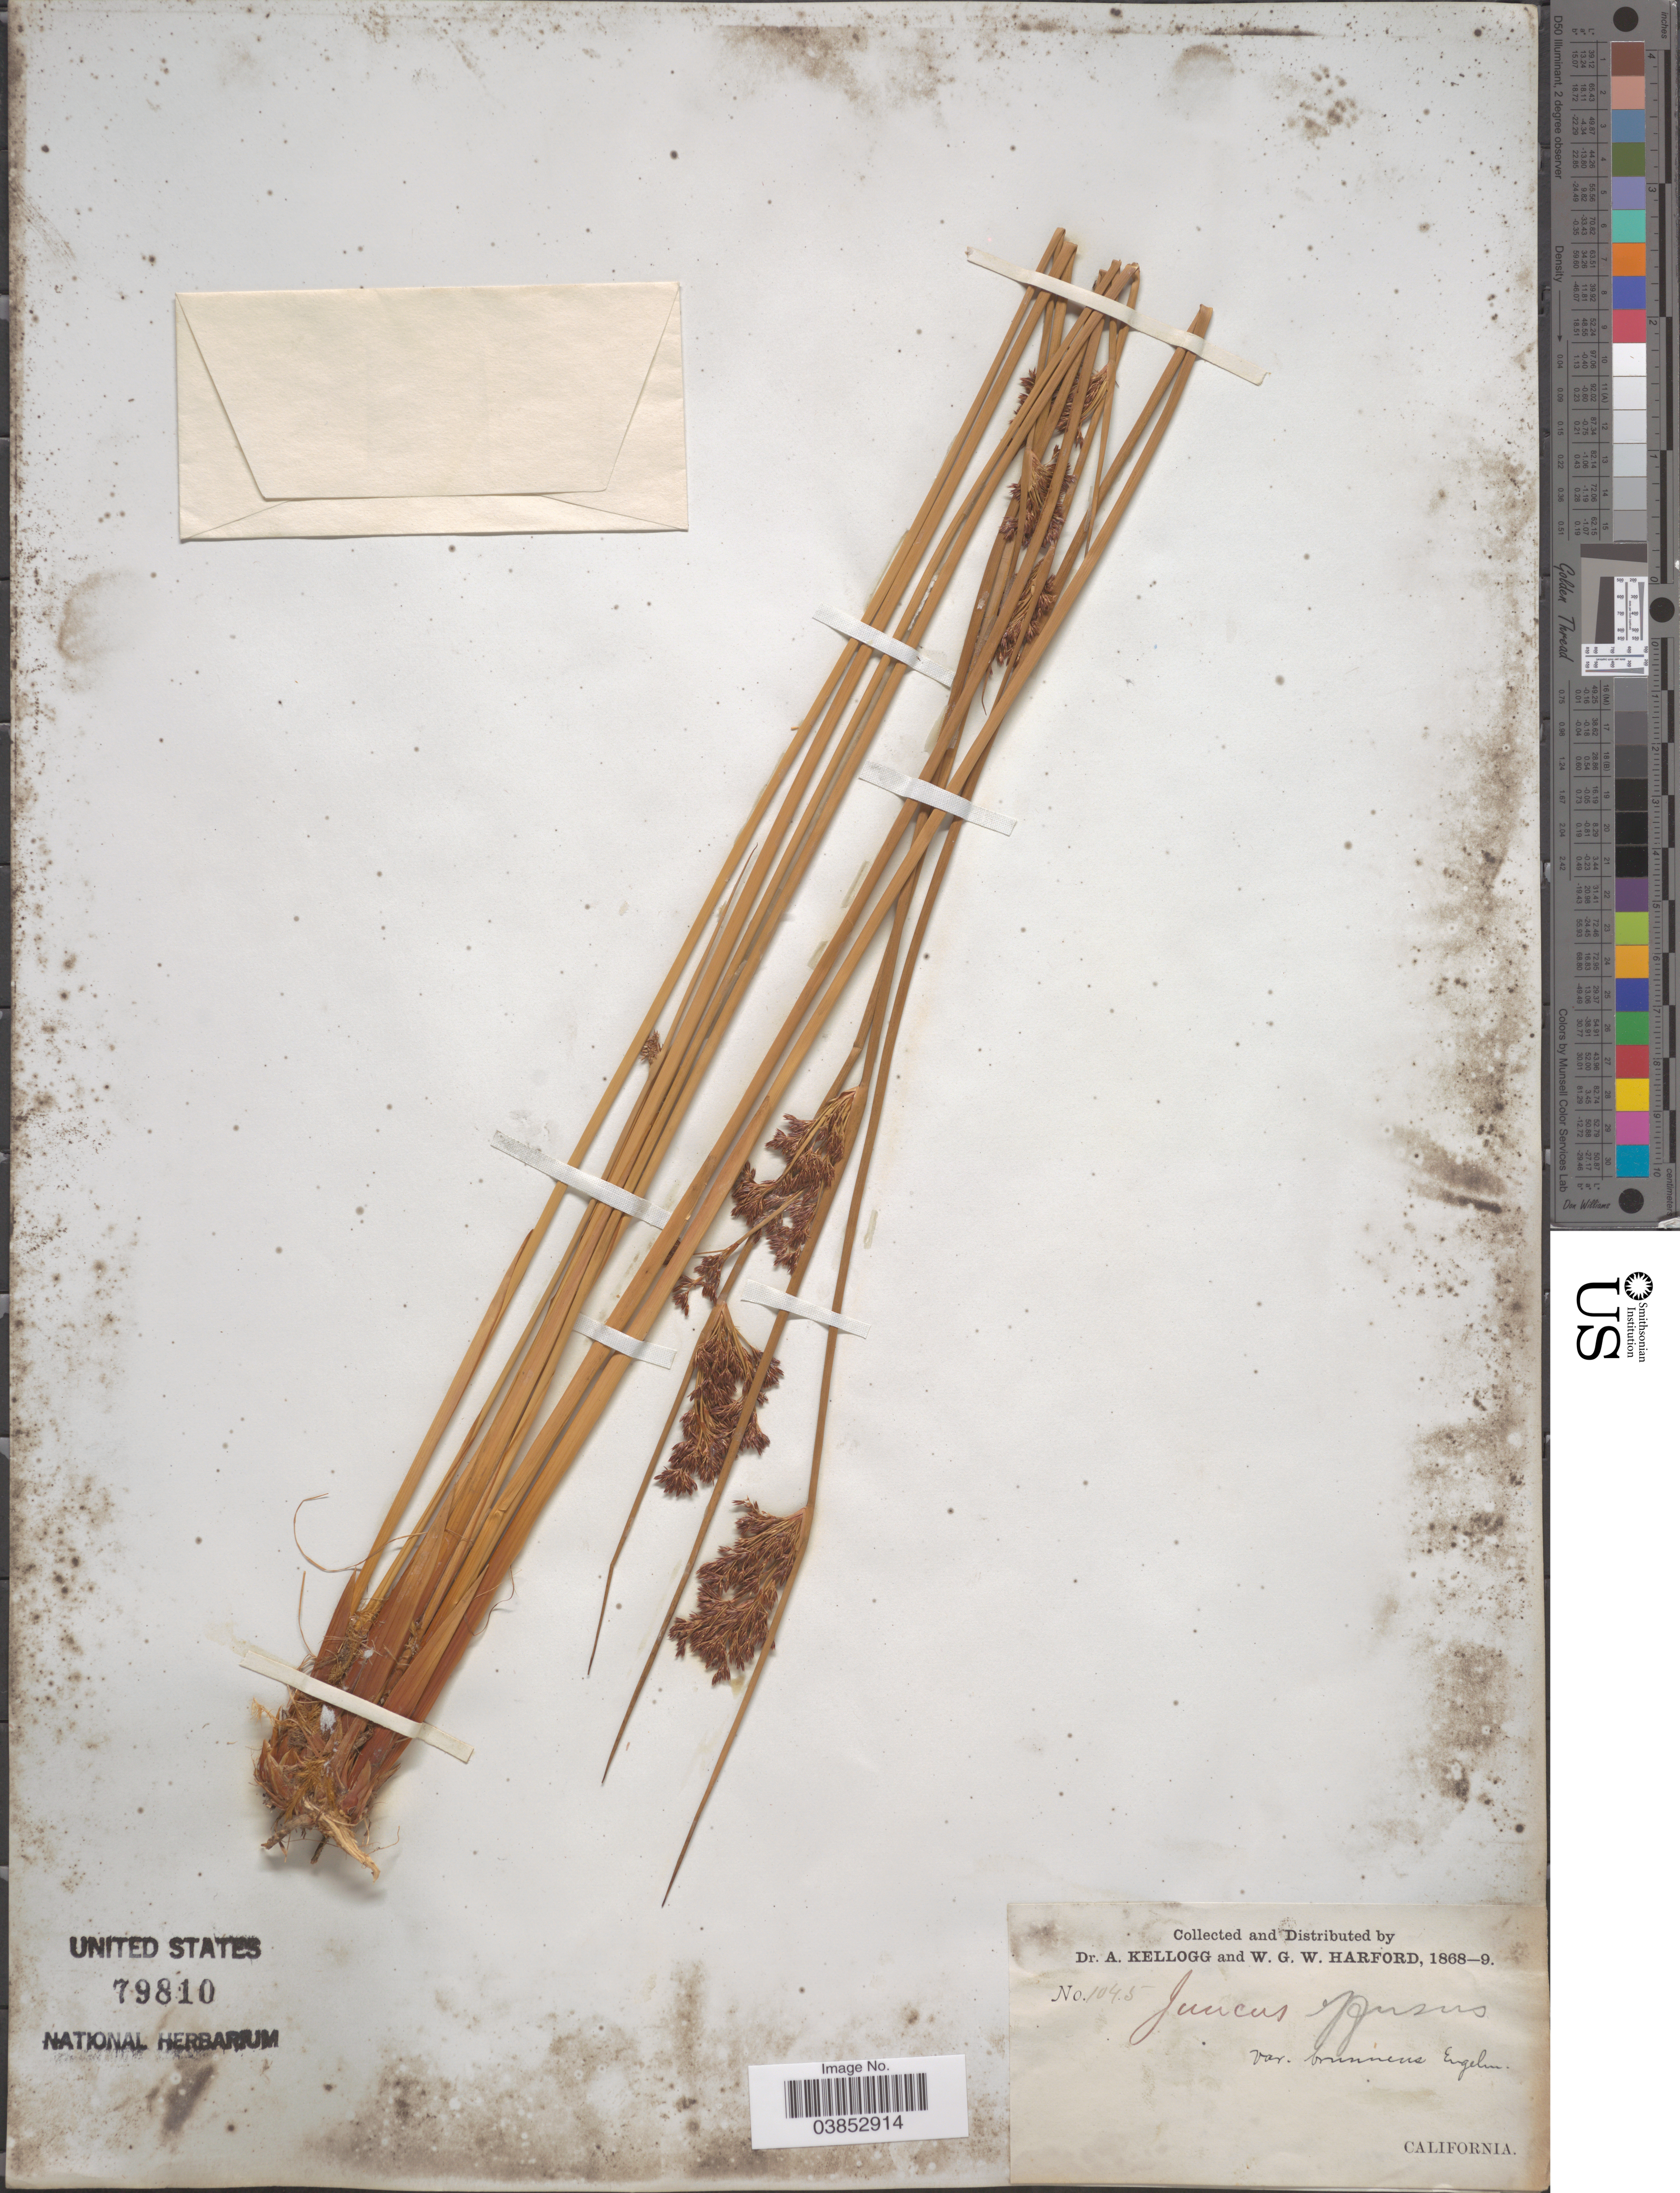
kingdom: Plantae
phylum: Tracheophyta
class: Liliopsida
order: Poales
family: Juncaceae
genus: Juncus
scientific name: Juncus effusus var. brunneus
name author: Engelm.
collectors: A. Kellogg & W. G. W. Harford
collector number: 1045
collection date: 1868/1869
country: United States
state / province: California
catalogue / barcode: US 79810